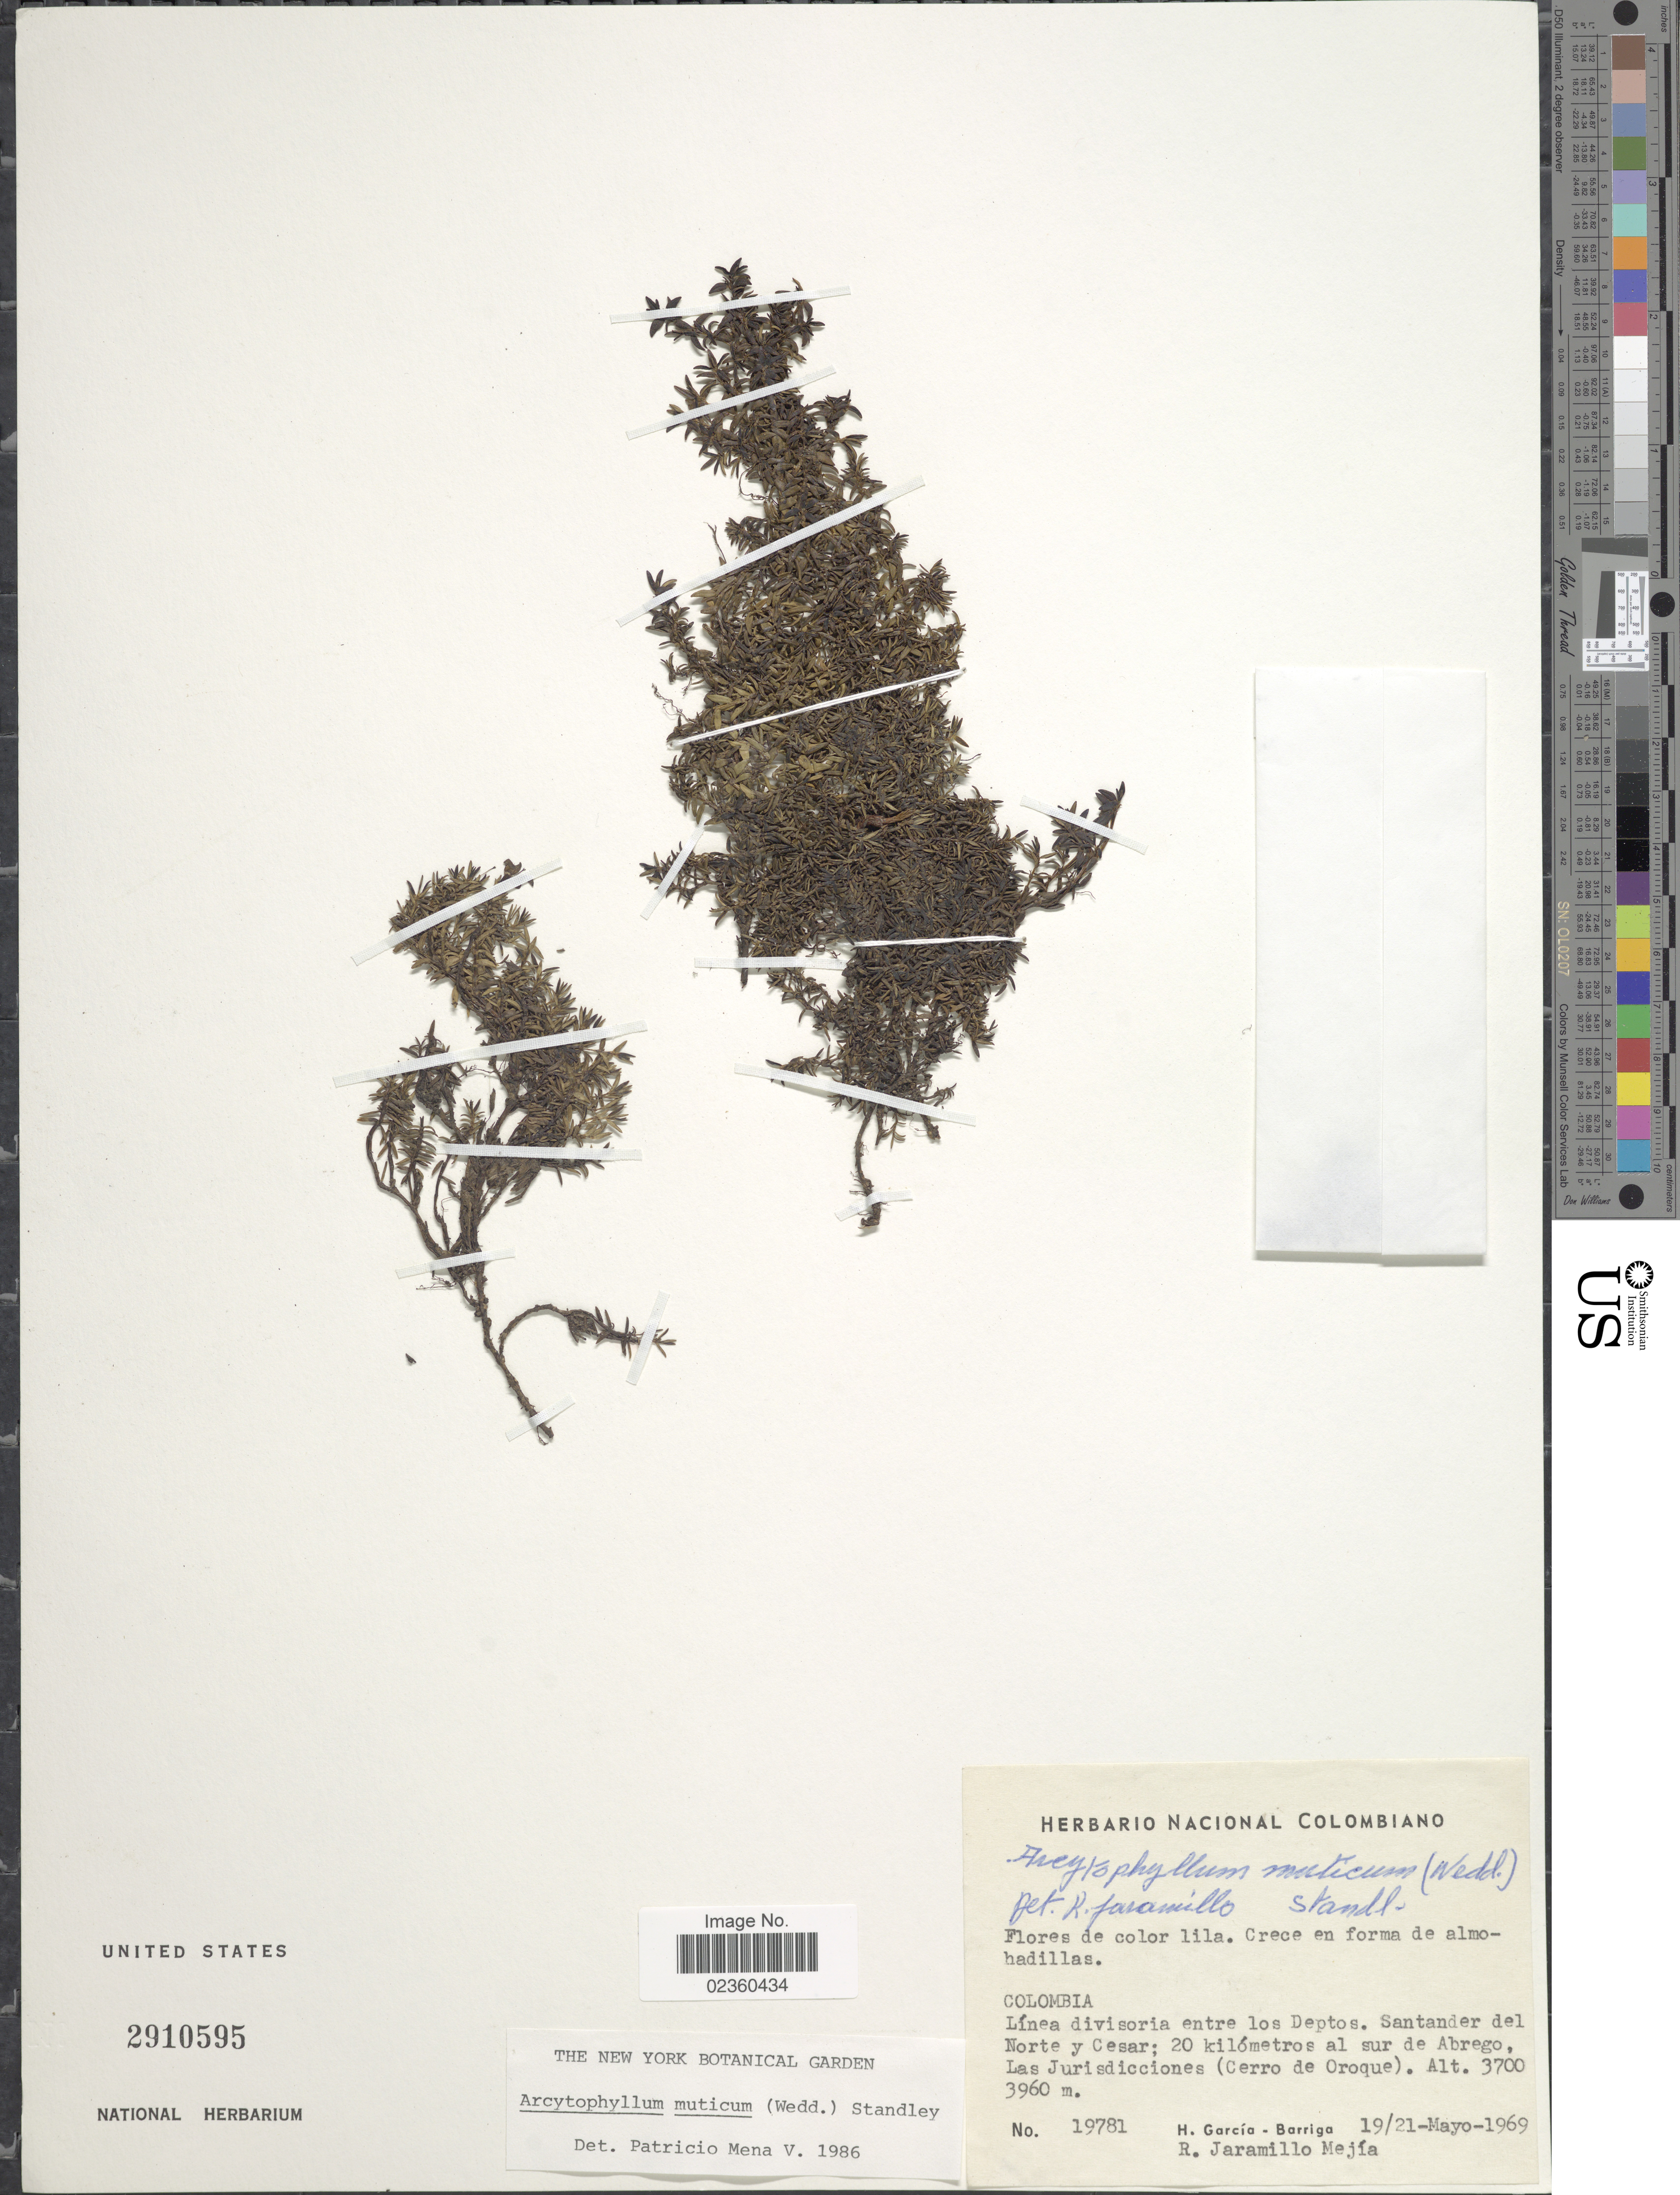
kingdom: Plantae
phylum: Tracheophyta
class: Magnoliopsida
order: Gentianales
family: Rubiaceae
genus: Arcytophyllum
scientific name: Arcytophyllum muticum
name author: (Wedd.) Standl.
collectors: H. García Barriga & R. Jaramillo M.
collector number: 19781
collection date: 1969-05-19/1969-05-21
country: Colombia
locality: Línea divisoria entre los Deptos. Santander del Norte y Cesar; 20 kilómetros al sur de Abrego, las Jurisdicciones (Cerro de Oroque)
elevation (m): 3700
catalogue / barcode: US 2910595